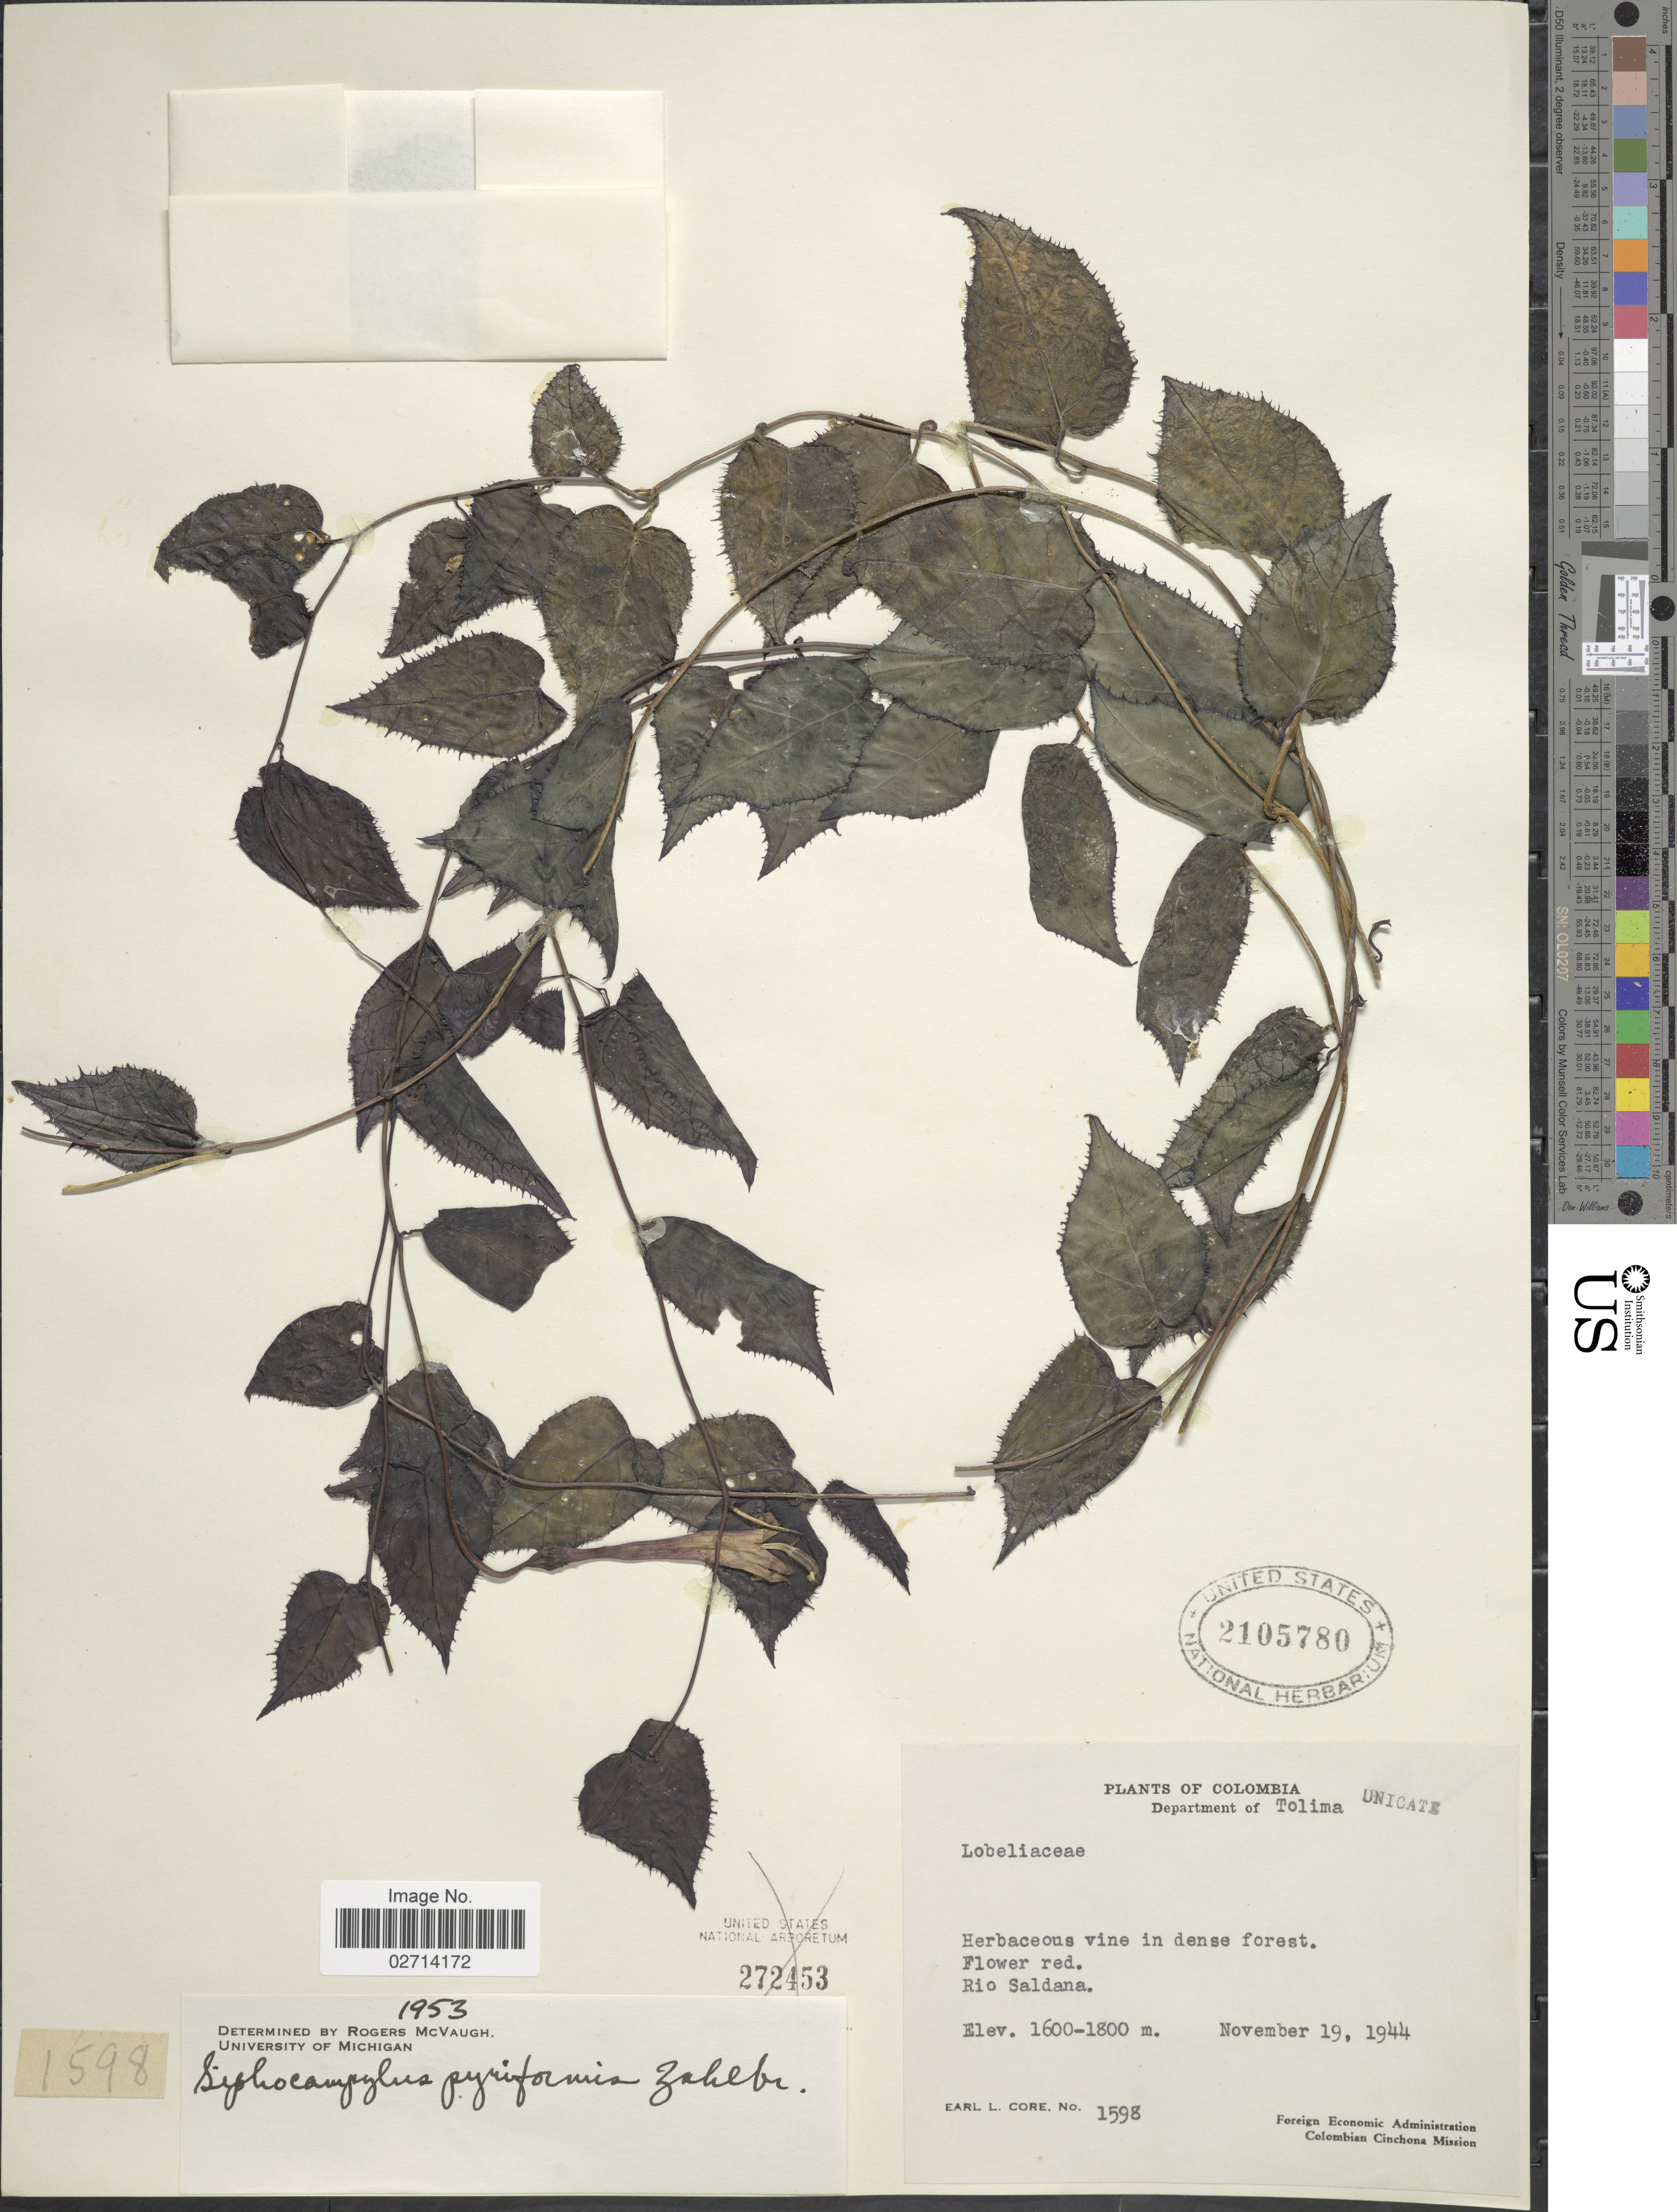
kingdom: Plantae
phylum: Tracheophyta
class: Magnoliopsida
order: Asterales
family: Campanulaceae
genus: Siphocampylus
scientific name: Siphocampylus pyriformis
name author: Zahlbr.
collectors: E. L. Core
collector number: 1598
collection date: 1944-11-19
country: Colombia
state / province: Tolima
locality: Rio Saldana.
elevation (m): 1600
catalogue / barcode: US 2105780